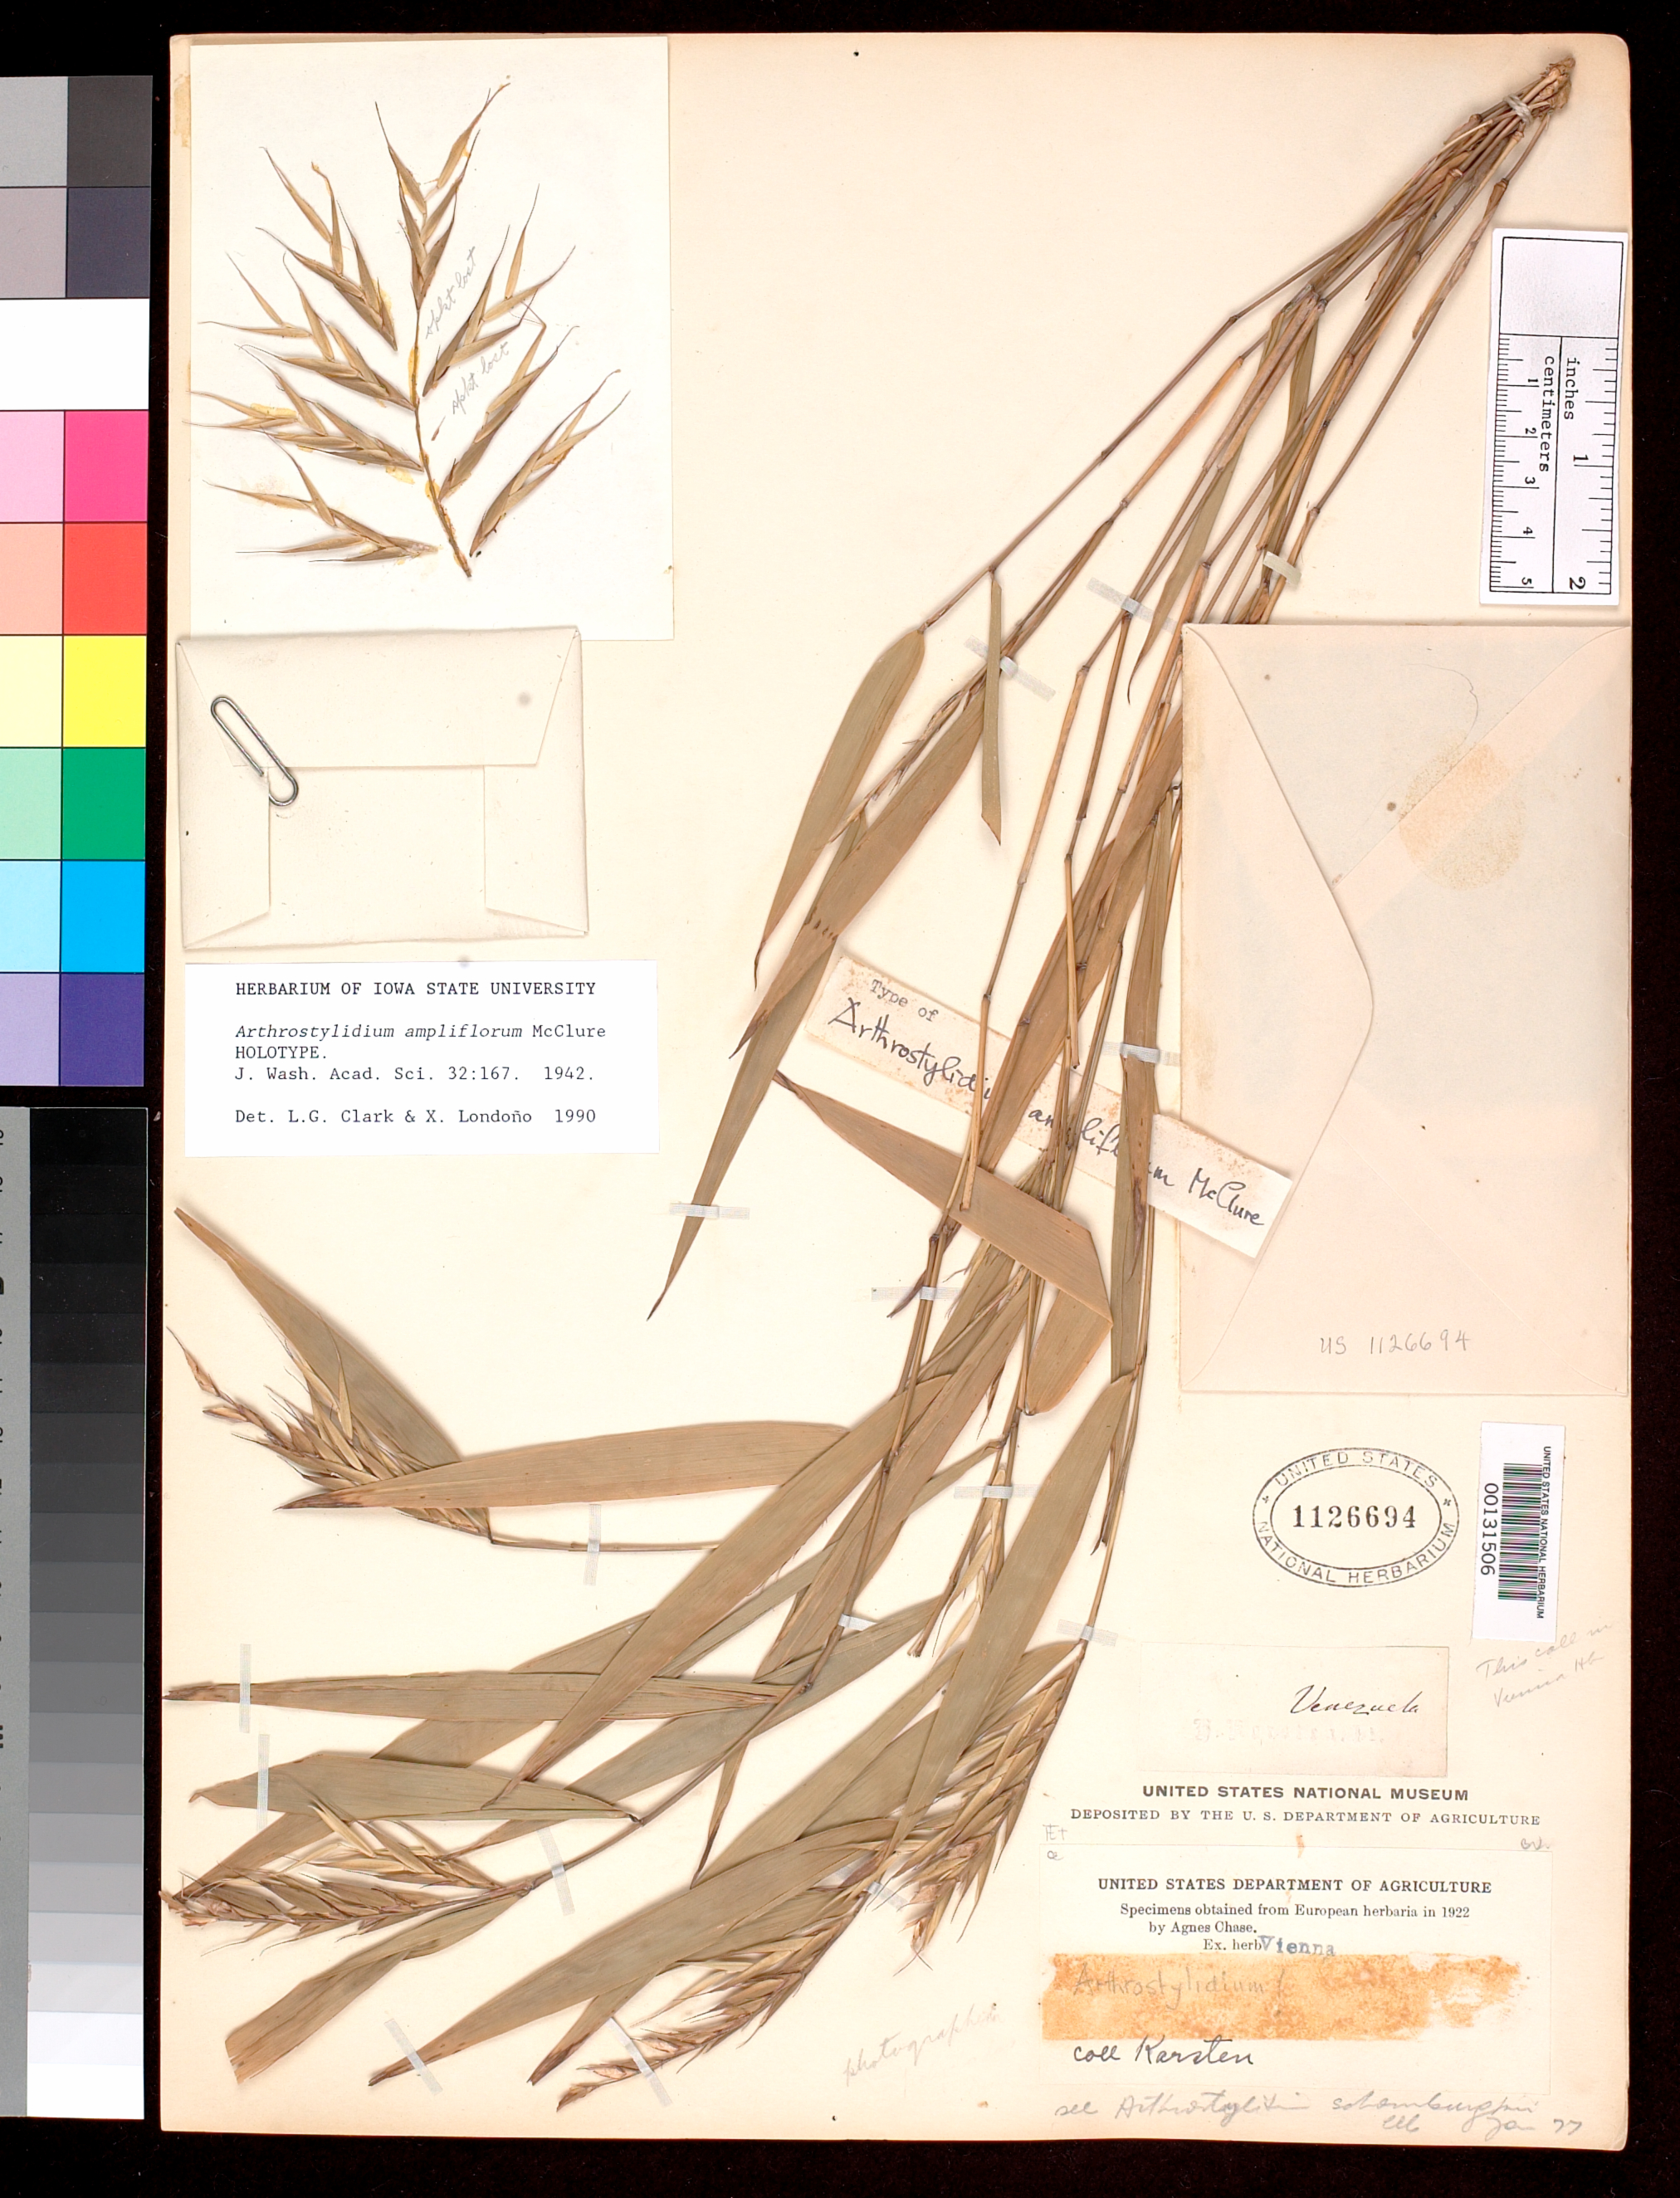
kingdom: Plantae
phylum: Tracheophyta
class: Liliopsida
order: Poales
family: Poaceae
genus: Arthrostylidium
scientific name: Arthrostylidium ampliflorum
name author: McClure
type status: Holotype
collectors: H. Karsten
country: Venezuela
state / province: Mérida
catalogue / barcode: US 1126694